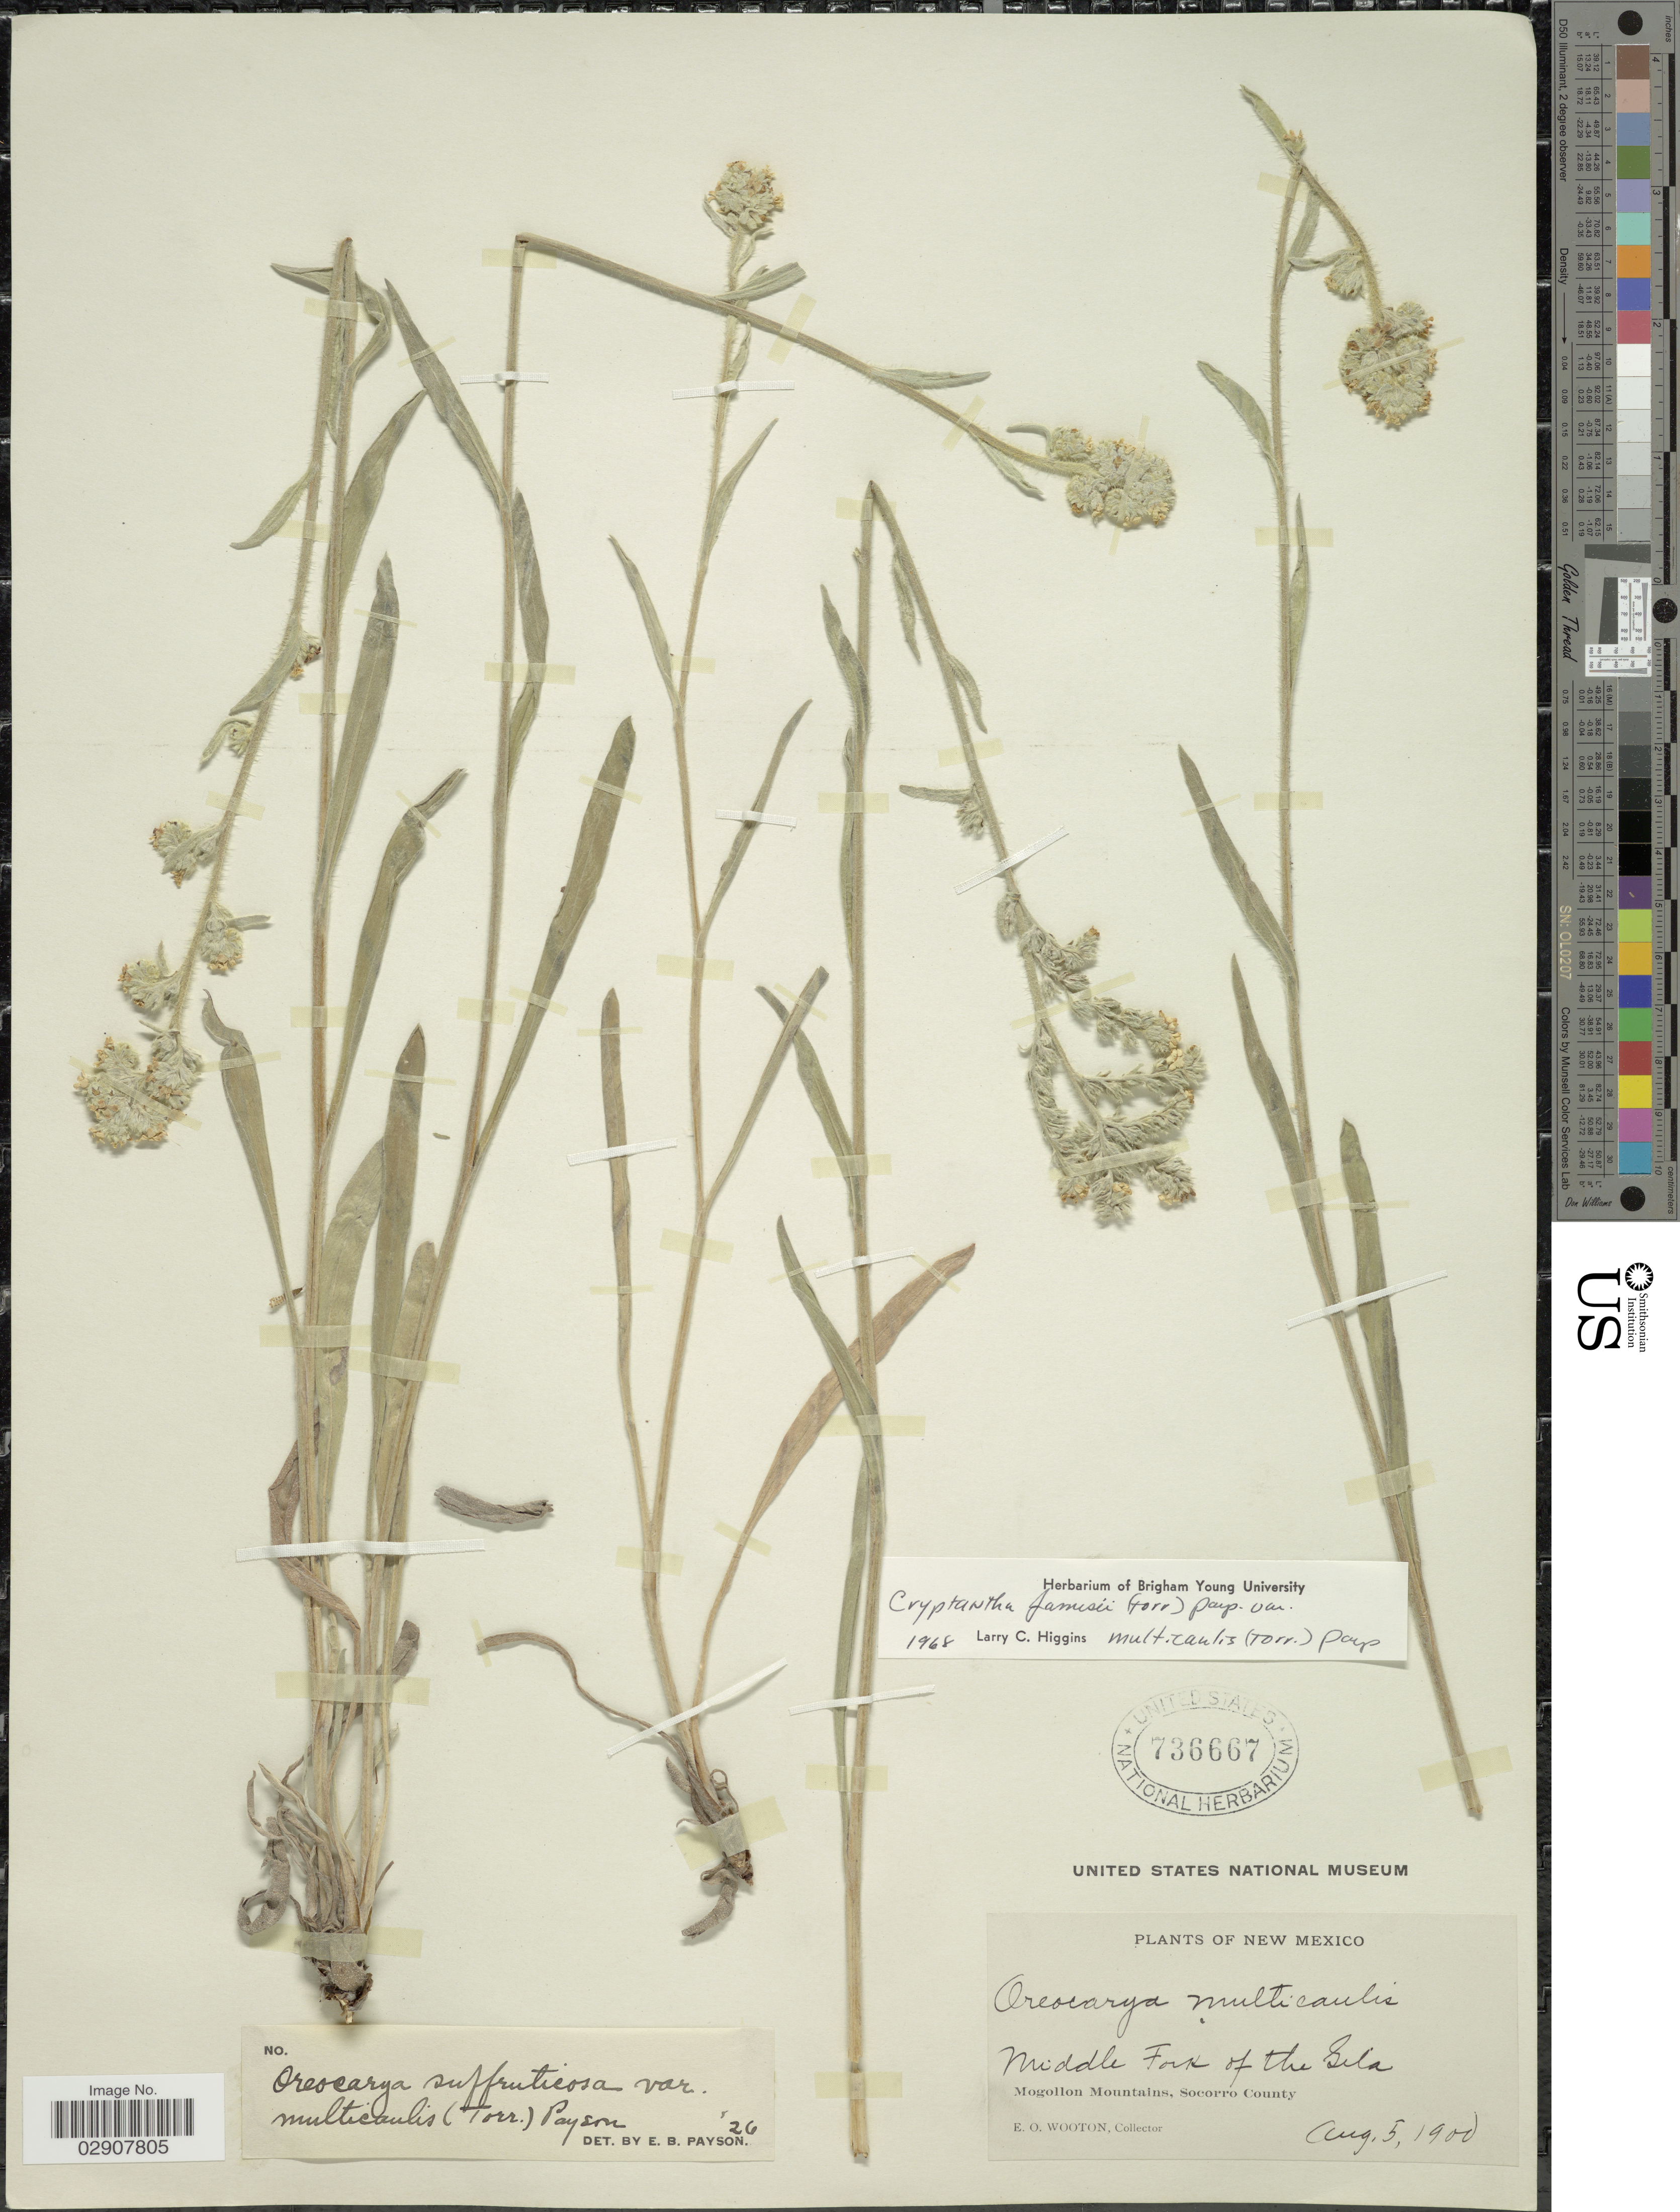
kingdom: Plantae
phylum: Tracheophyta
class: Magnoliopsida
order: Boraginales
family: Boraginaceae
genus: Cryptantha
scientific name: Cryptantha jamesii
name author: (Torr.) Payson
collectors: E. O. Wooton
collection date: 1900-08-05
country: United States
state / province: New Mexico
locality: Middle Fork of the Gila. Mogollon Mountains, Socorro County. New Mexico.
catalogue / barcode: US 736667